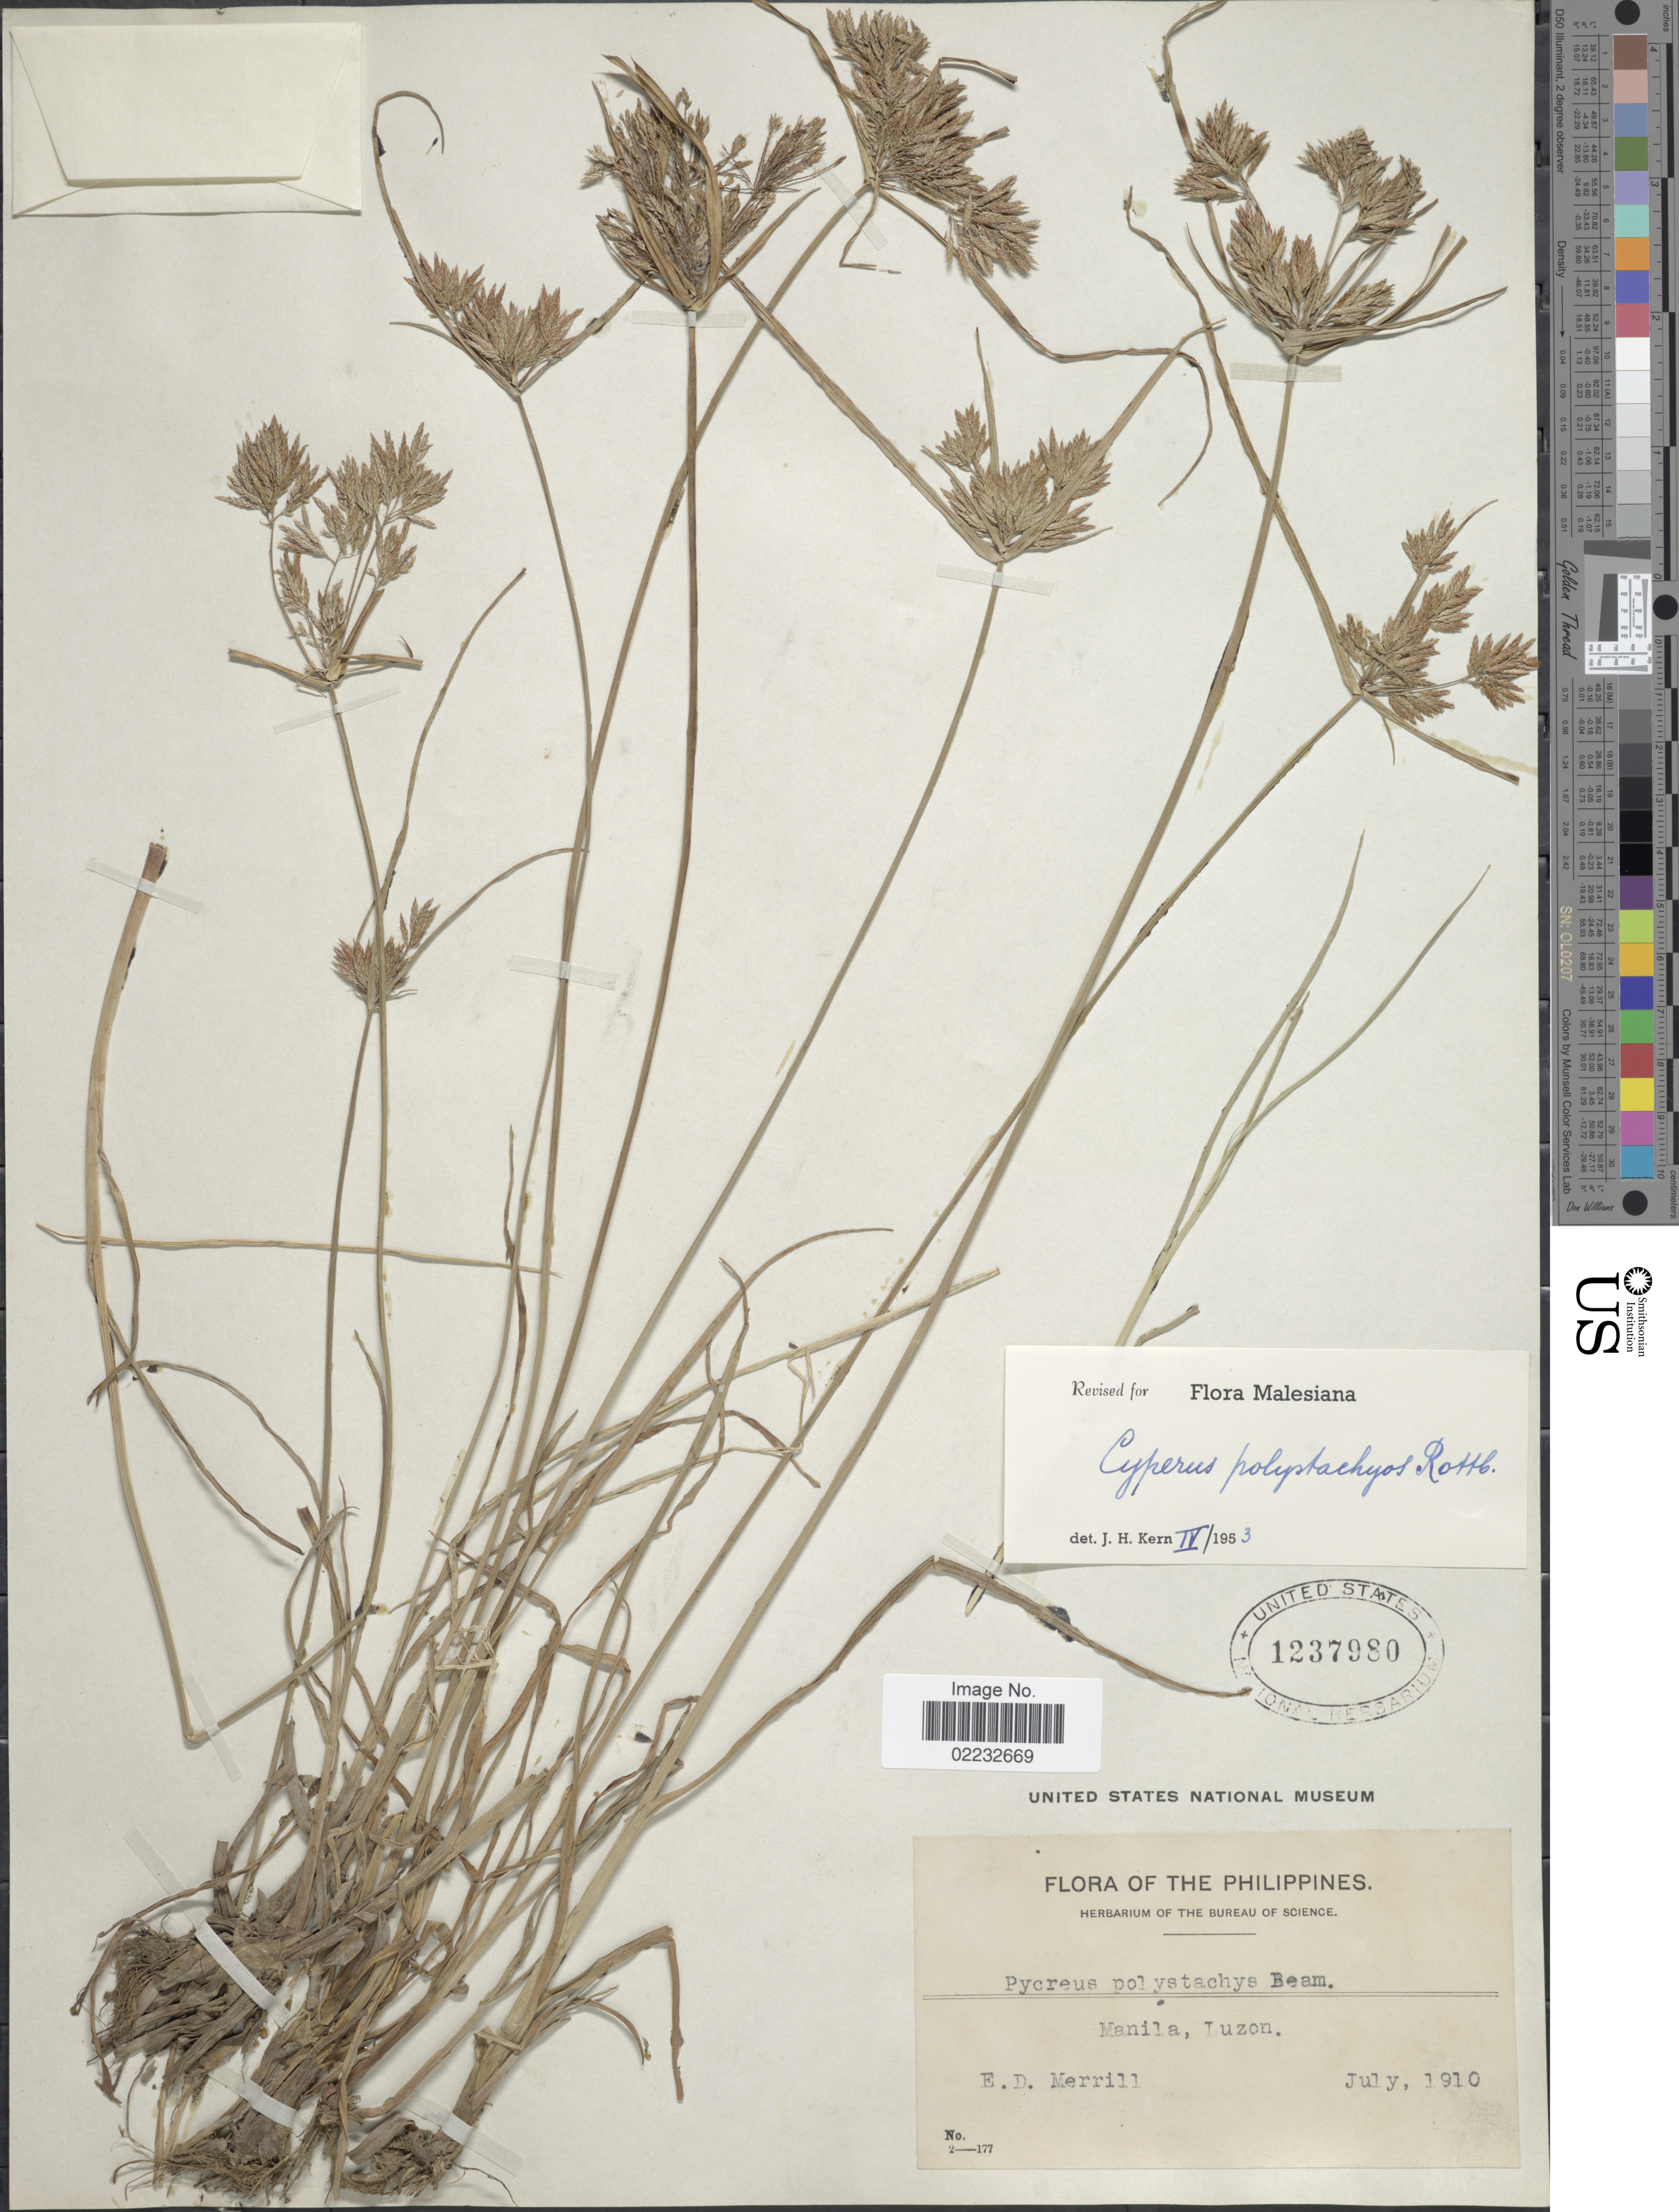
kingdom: Plantae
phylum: Tracheophyta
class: Liliopsida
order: Poales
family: Cyperaceae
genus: Cyperus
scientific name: Cyperus polystachyos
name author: Rottb.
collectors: E. D. Merrill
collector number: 2-177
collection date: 1910-07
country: Philippines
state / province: National Capital Region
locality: Manila, Luzon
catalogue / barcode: US 1237980